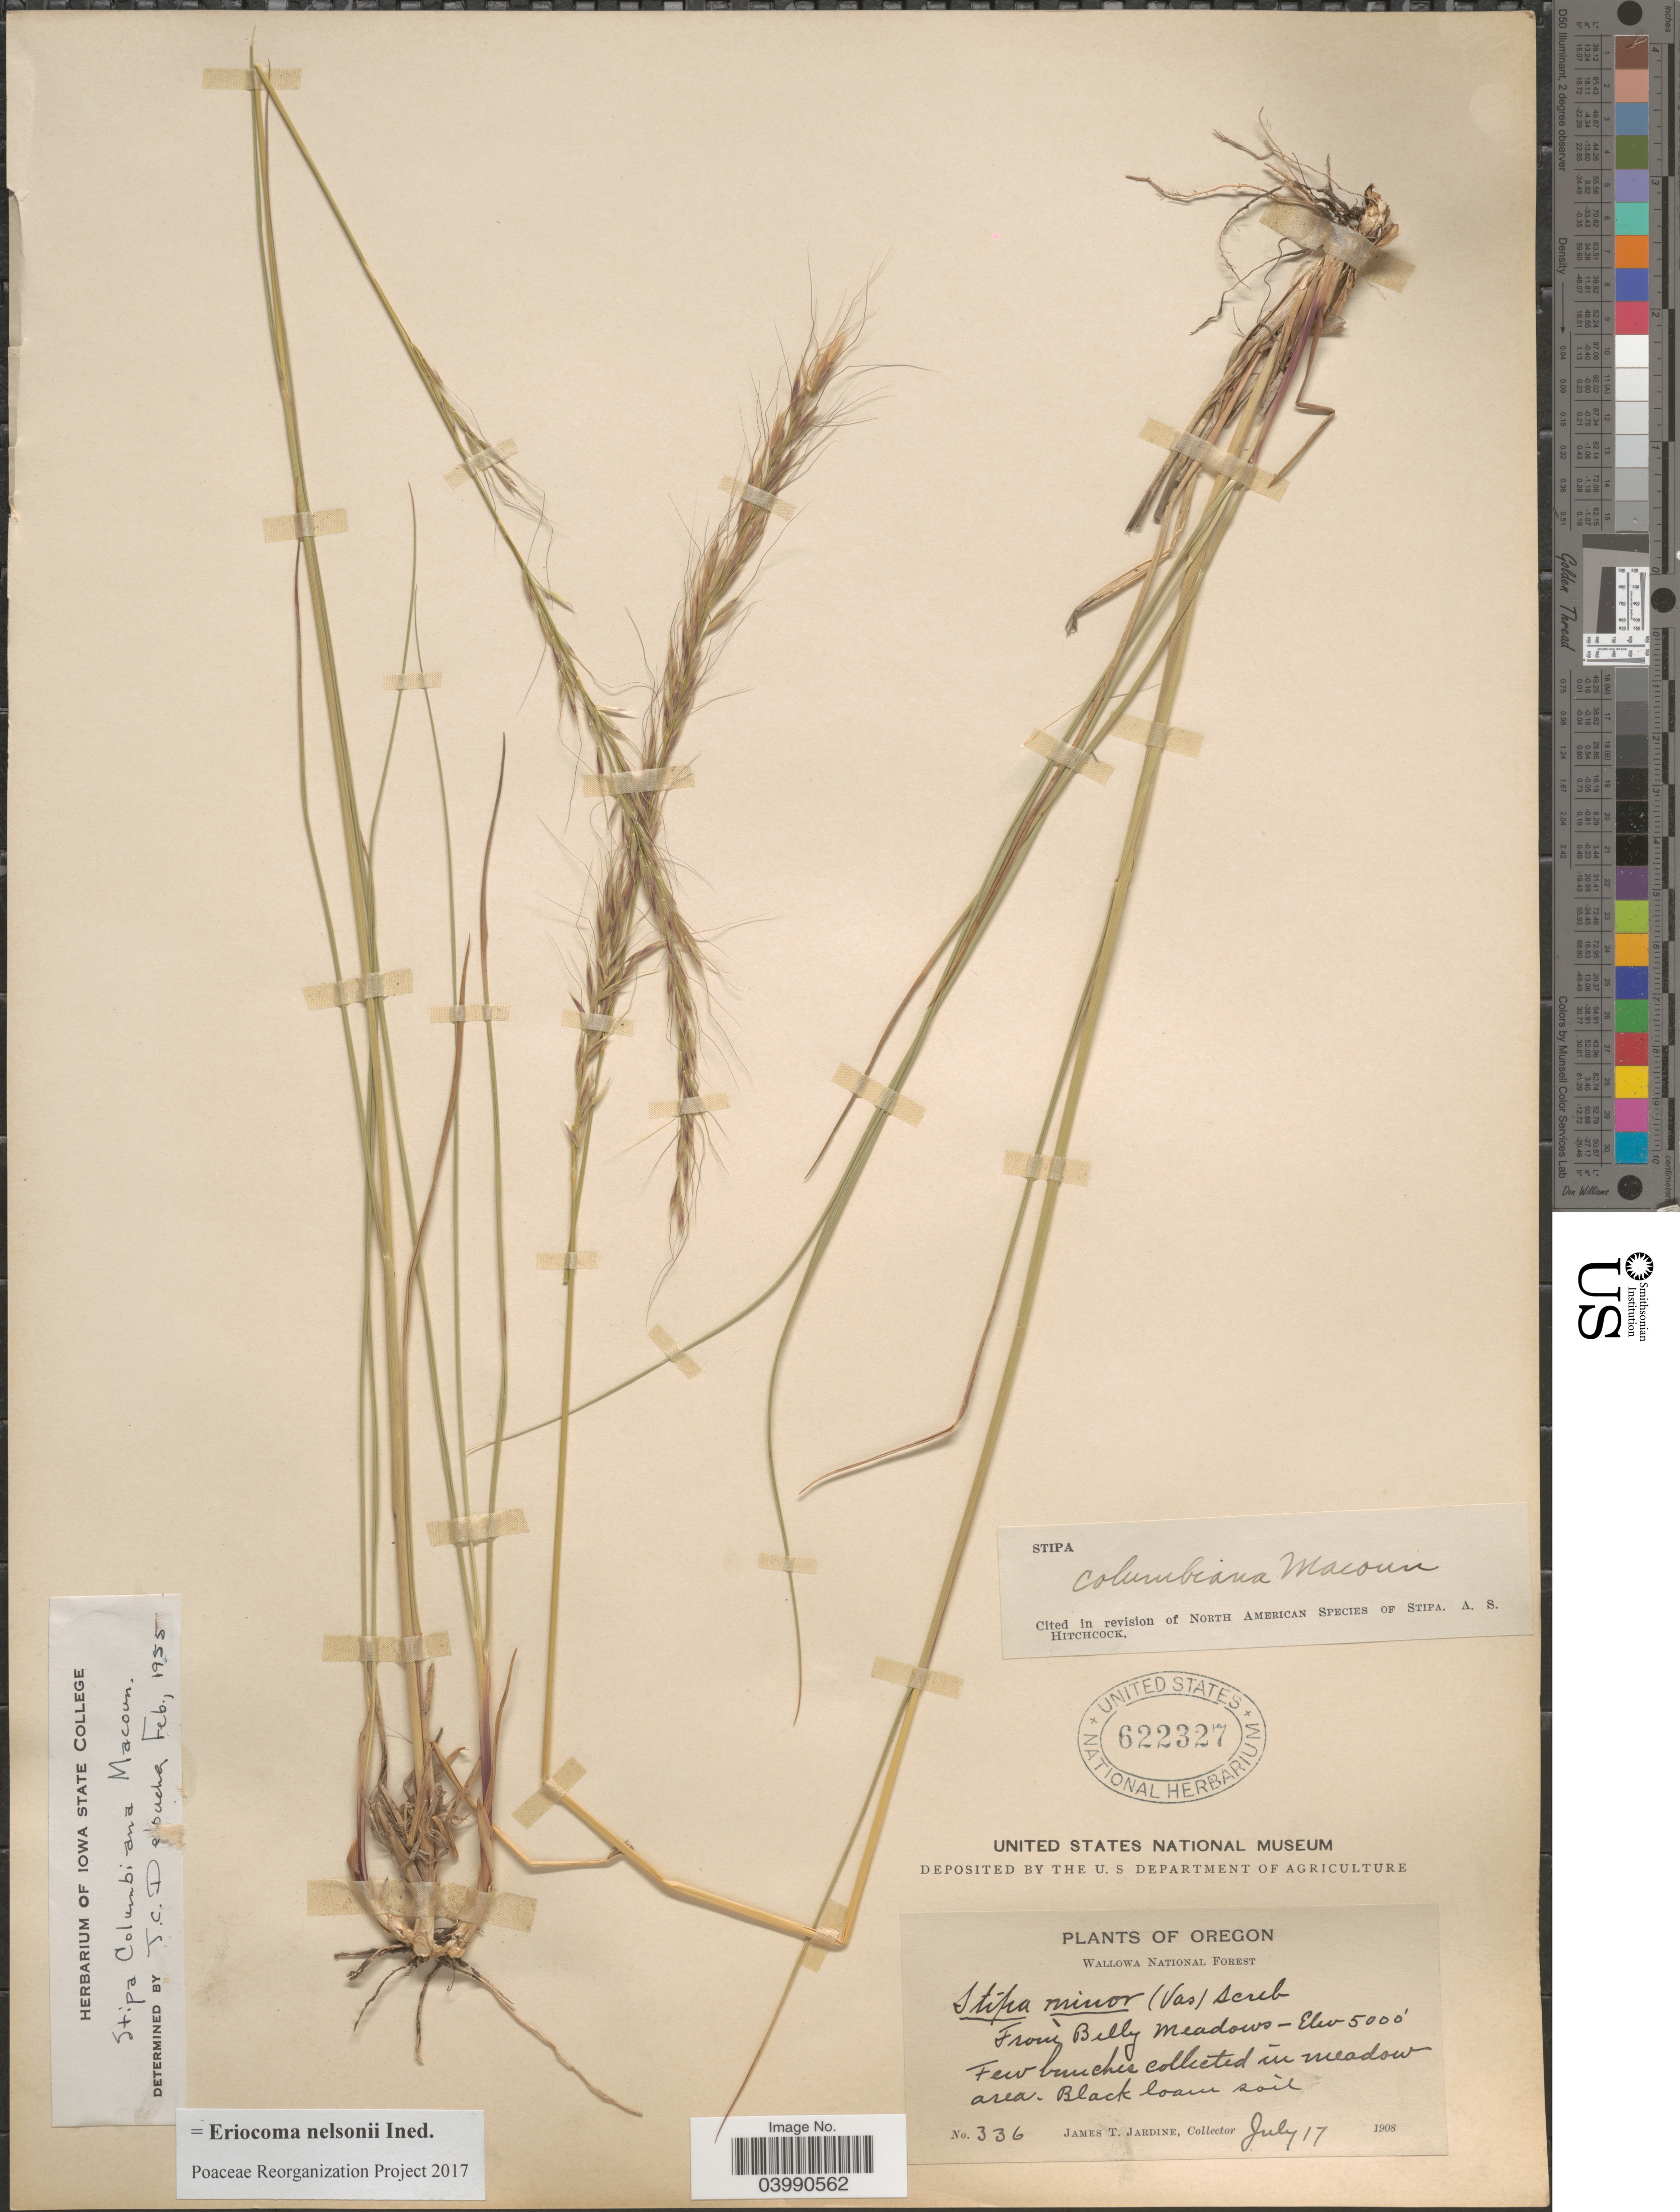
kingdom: Plantae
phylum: Tracheophyta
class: Liliopsida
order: Poales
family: Poaceae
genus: Eriocoma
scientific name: Eriocoma nelsonii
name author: (Scribn.) Romasch.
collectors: J. T. Jardine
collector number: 336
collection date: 1908-07-17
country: United States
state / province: Oregon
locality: Wallowa National Forest. Belly Meadows.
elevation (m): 1524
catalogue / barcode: US 622327